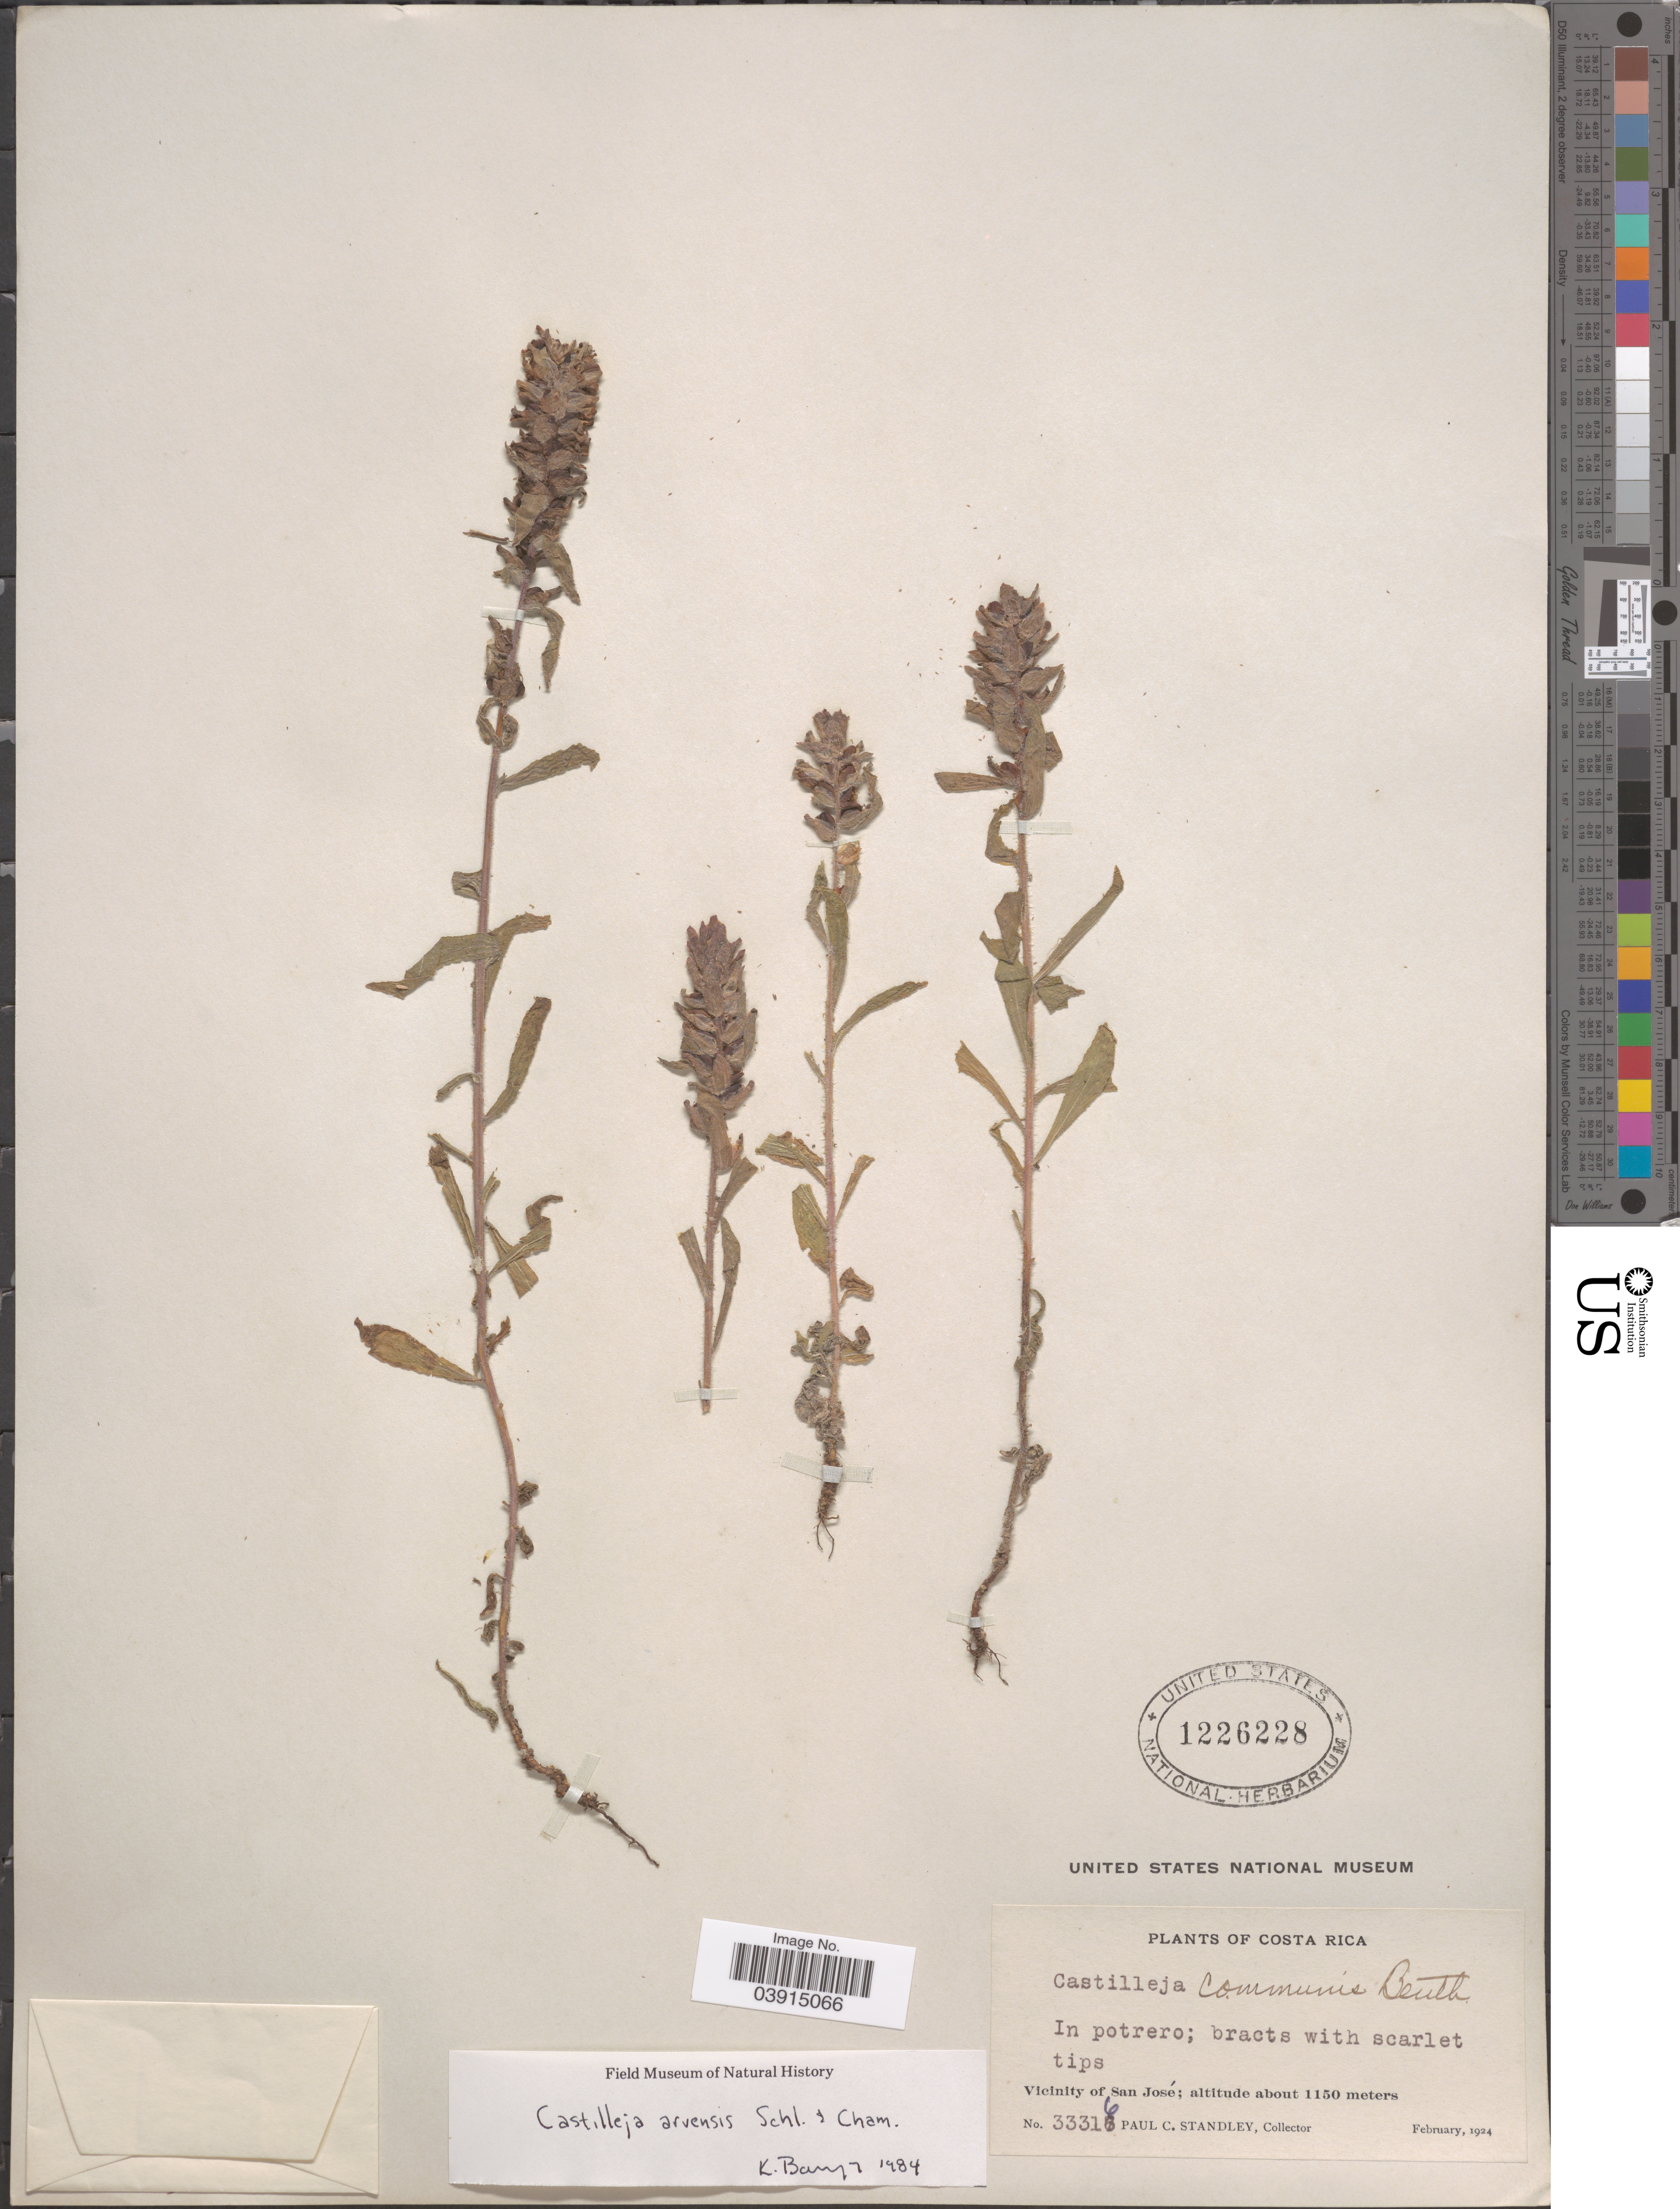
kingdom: Plantae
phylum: Tracheophyta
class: Magnoliopsida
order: Lamiales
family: Orobanchaceae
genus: Castilleja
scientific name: Castilleja arvensis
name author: Schltdl. & Cham.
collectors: P. C. Standley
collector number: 33316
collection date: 1924-02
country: Costa Rica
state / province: San José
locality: Vicinity of San José.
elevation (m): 1150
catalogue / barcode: US 1226228